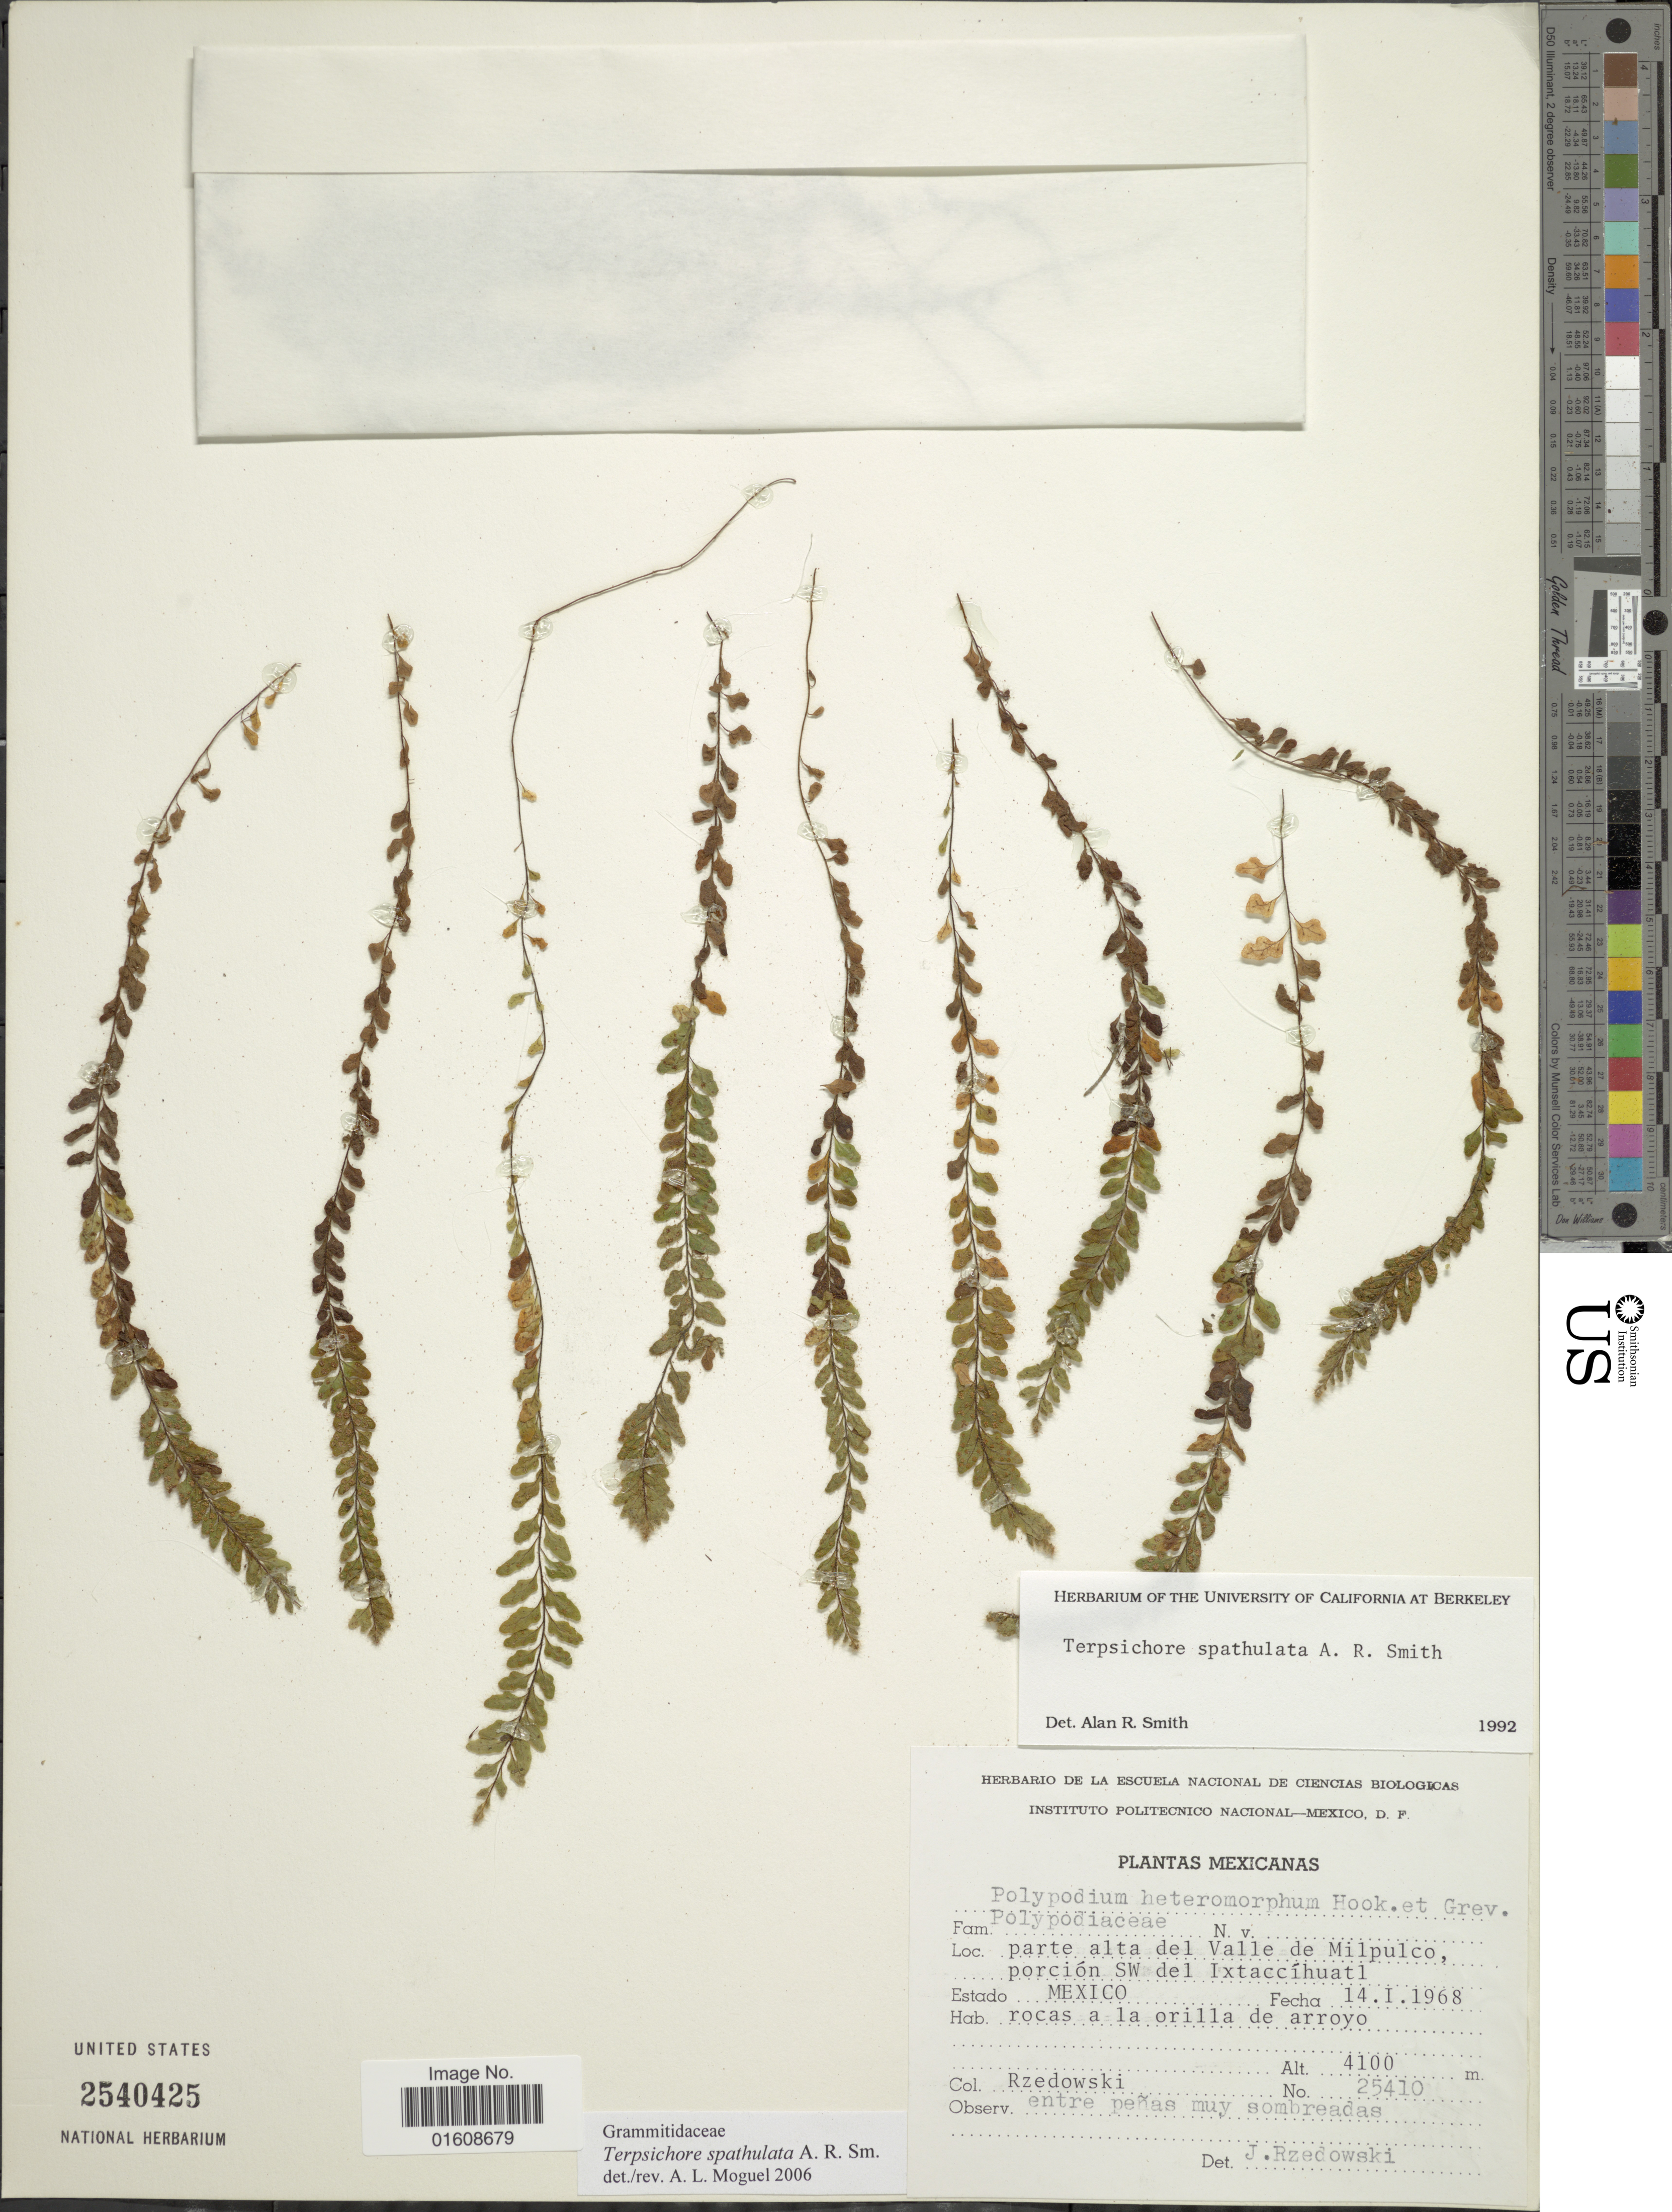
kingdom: Plantae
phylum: Tracheophyta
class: Polypodiopsida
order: Polypodiales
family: Polypodiaceae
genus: Alansmia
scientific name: Alansmia spathulata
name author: (A.R. Sm.) Moguel & M. Kessler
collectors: Rzedowski, --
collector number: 25410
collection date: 1968-01-14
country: Mexico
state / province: México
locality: Parte alta del Valle de Milpulco, porción SW del Ixtaccíhuatl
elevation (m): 4100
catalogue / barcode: US 2540425